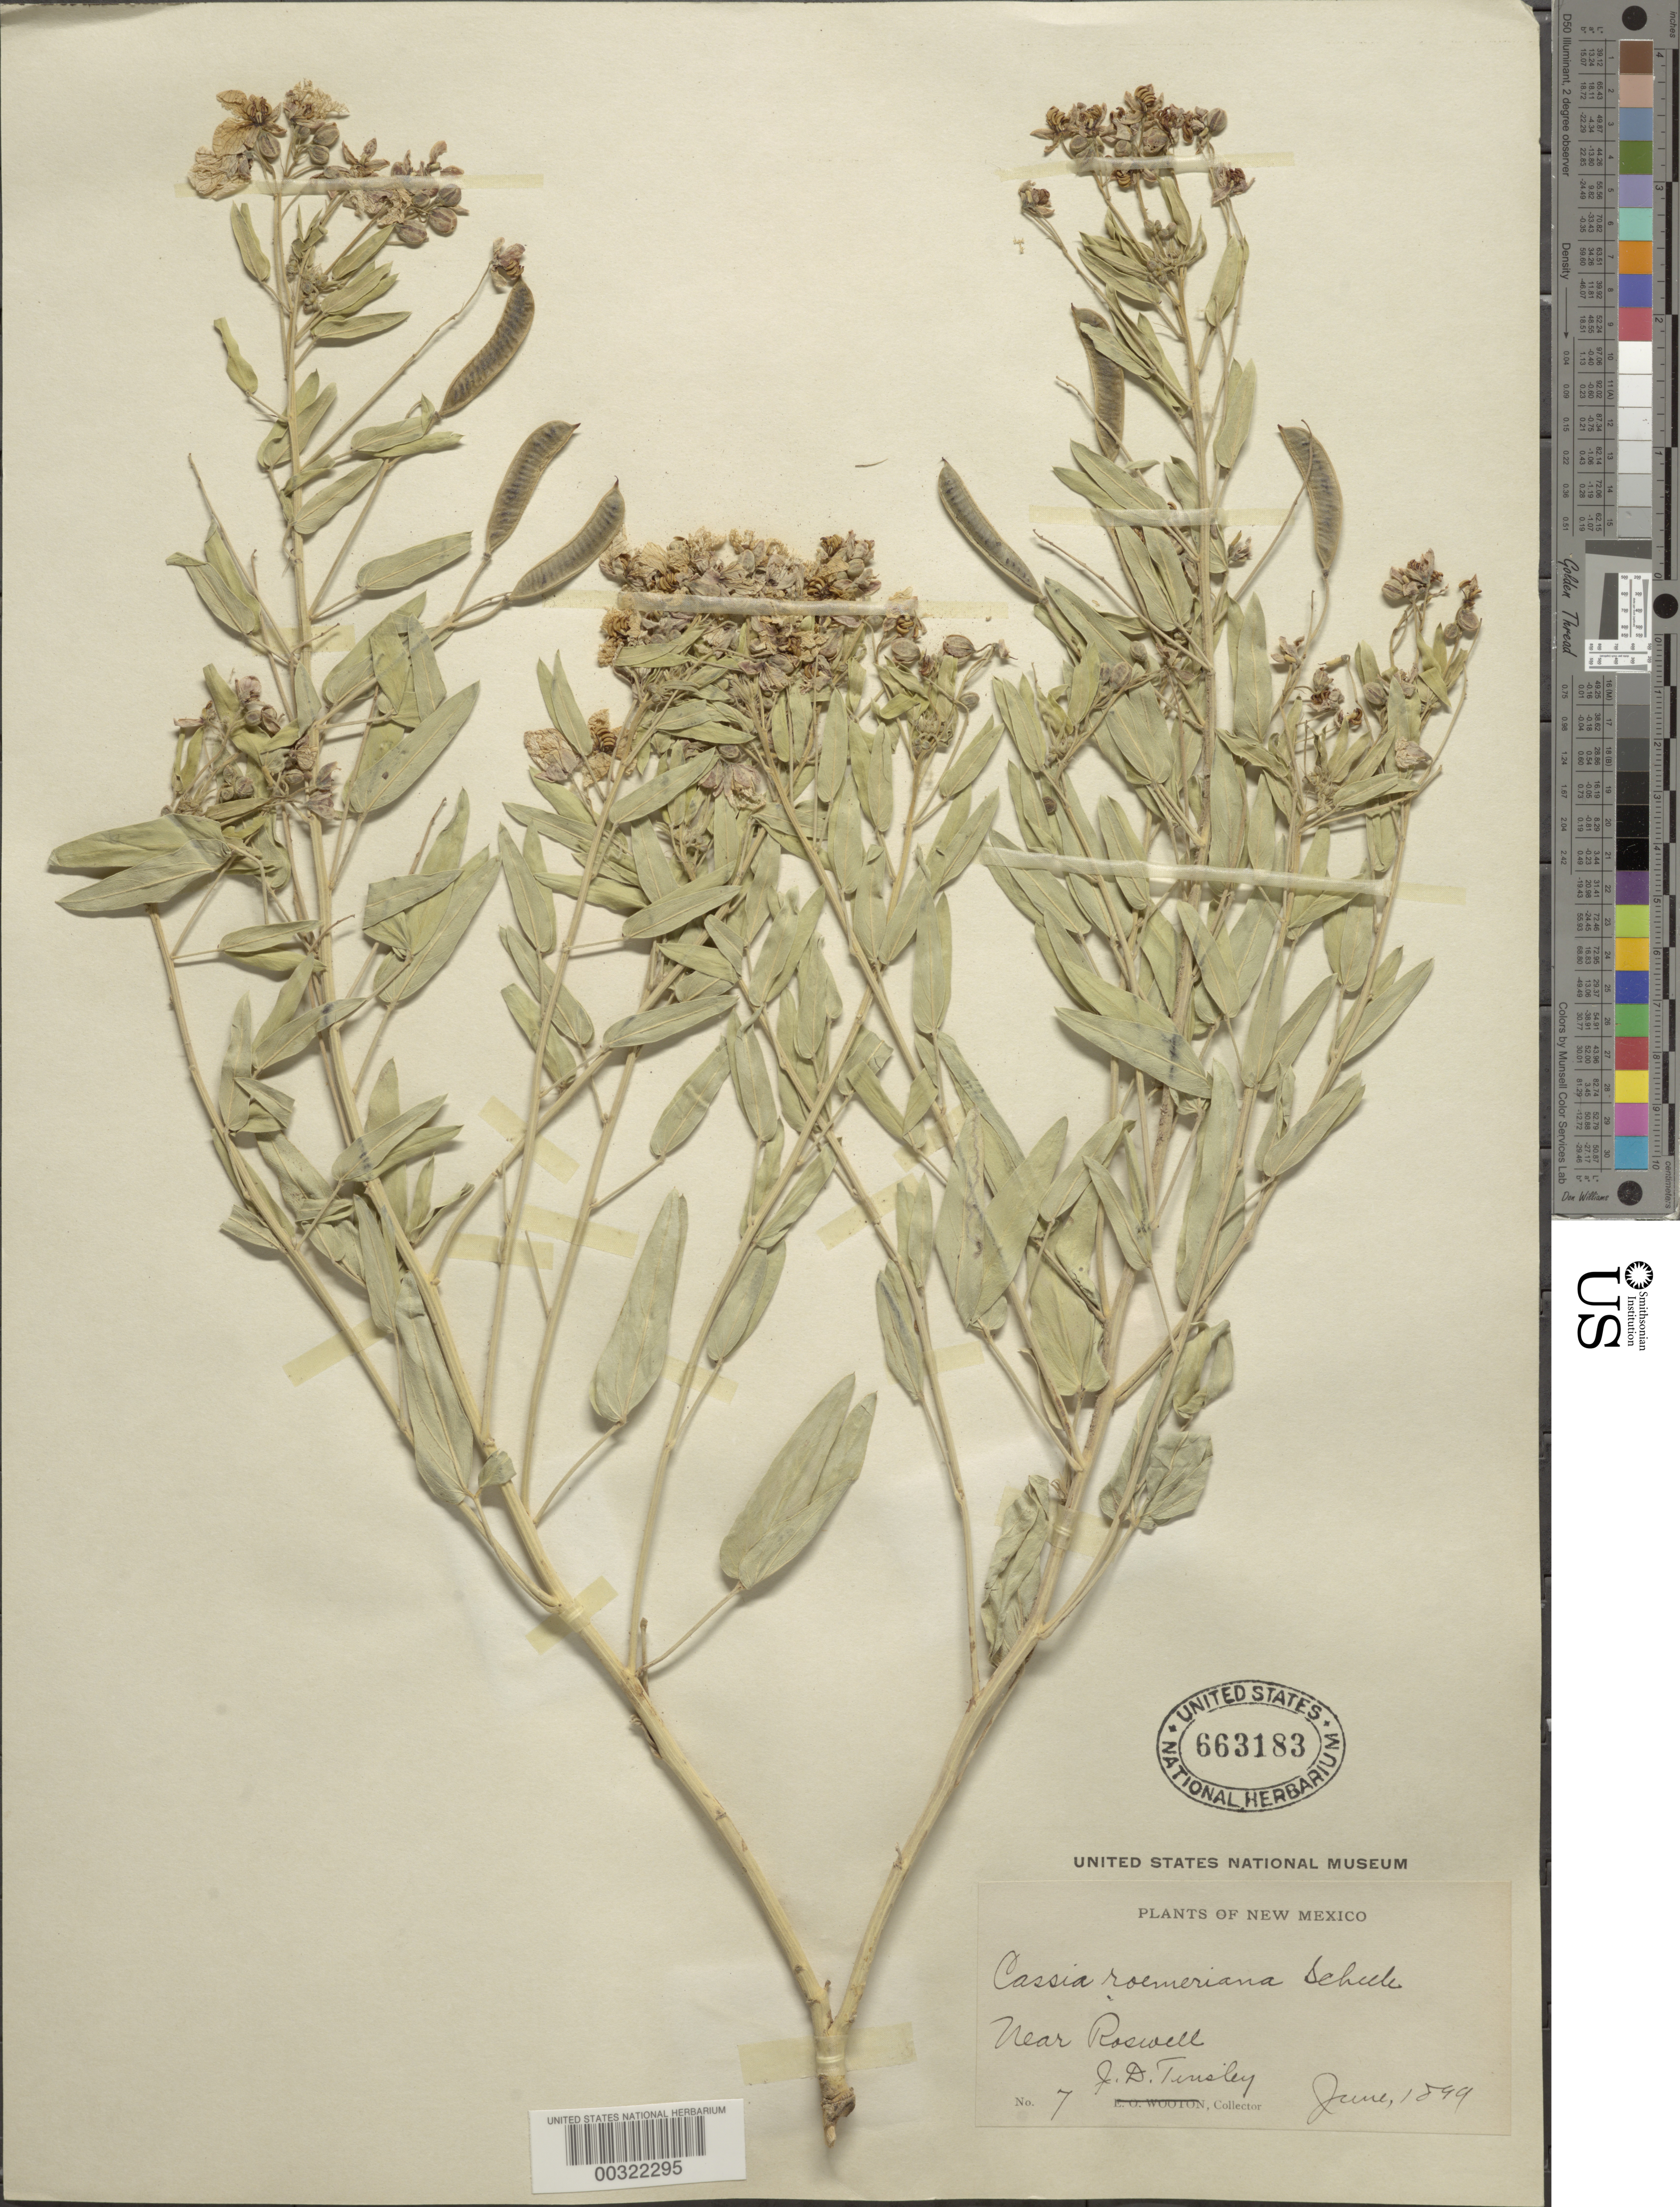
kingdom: Plantae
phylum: Tracheophyta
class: Magnoliopsida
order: Fabales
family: Fabaceae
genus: Senna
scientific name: Senna roemeriana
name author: (Scheele) H.S. Irwin & Barneby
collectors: J. Tinsley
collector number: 7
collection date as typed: Jun 1899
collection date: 1899-06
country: United States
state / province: New Mexico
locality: Near roswell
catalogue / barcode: US 663183